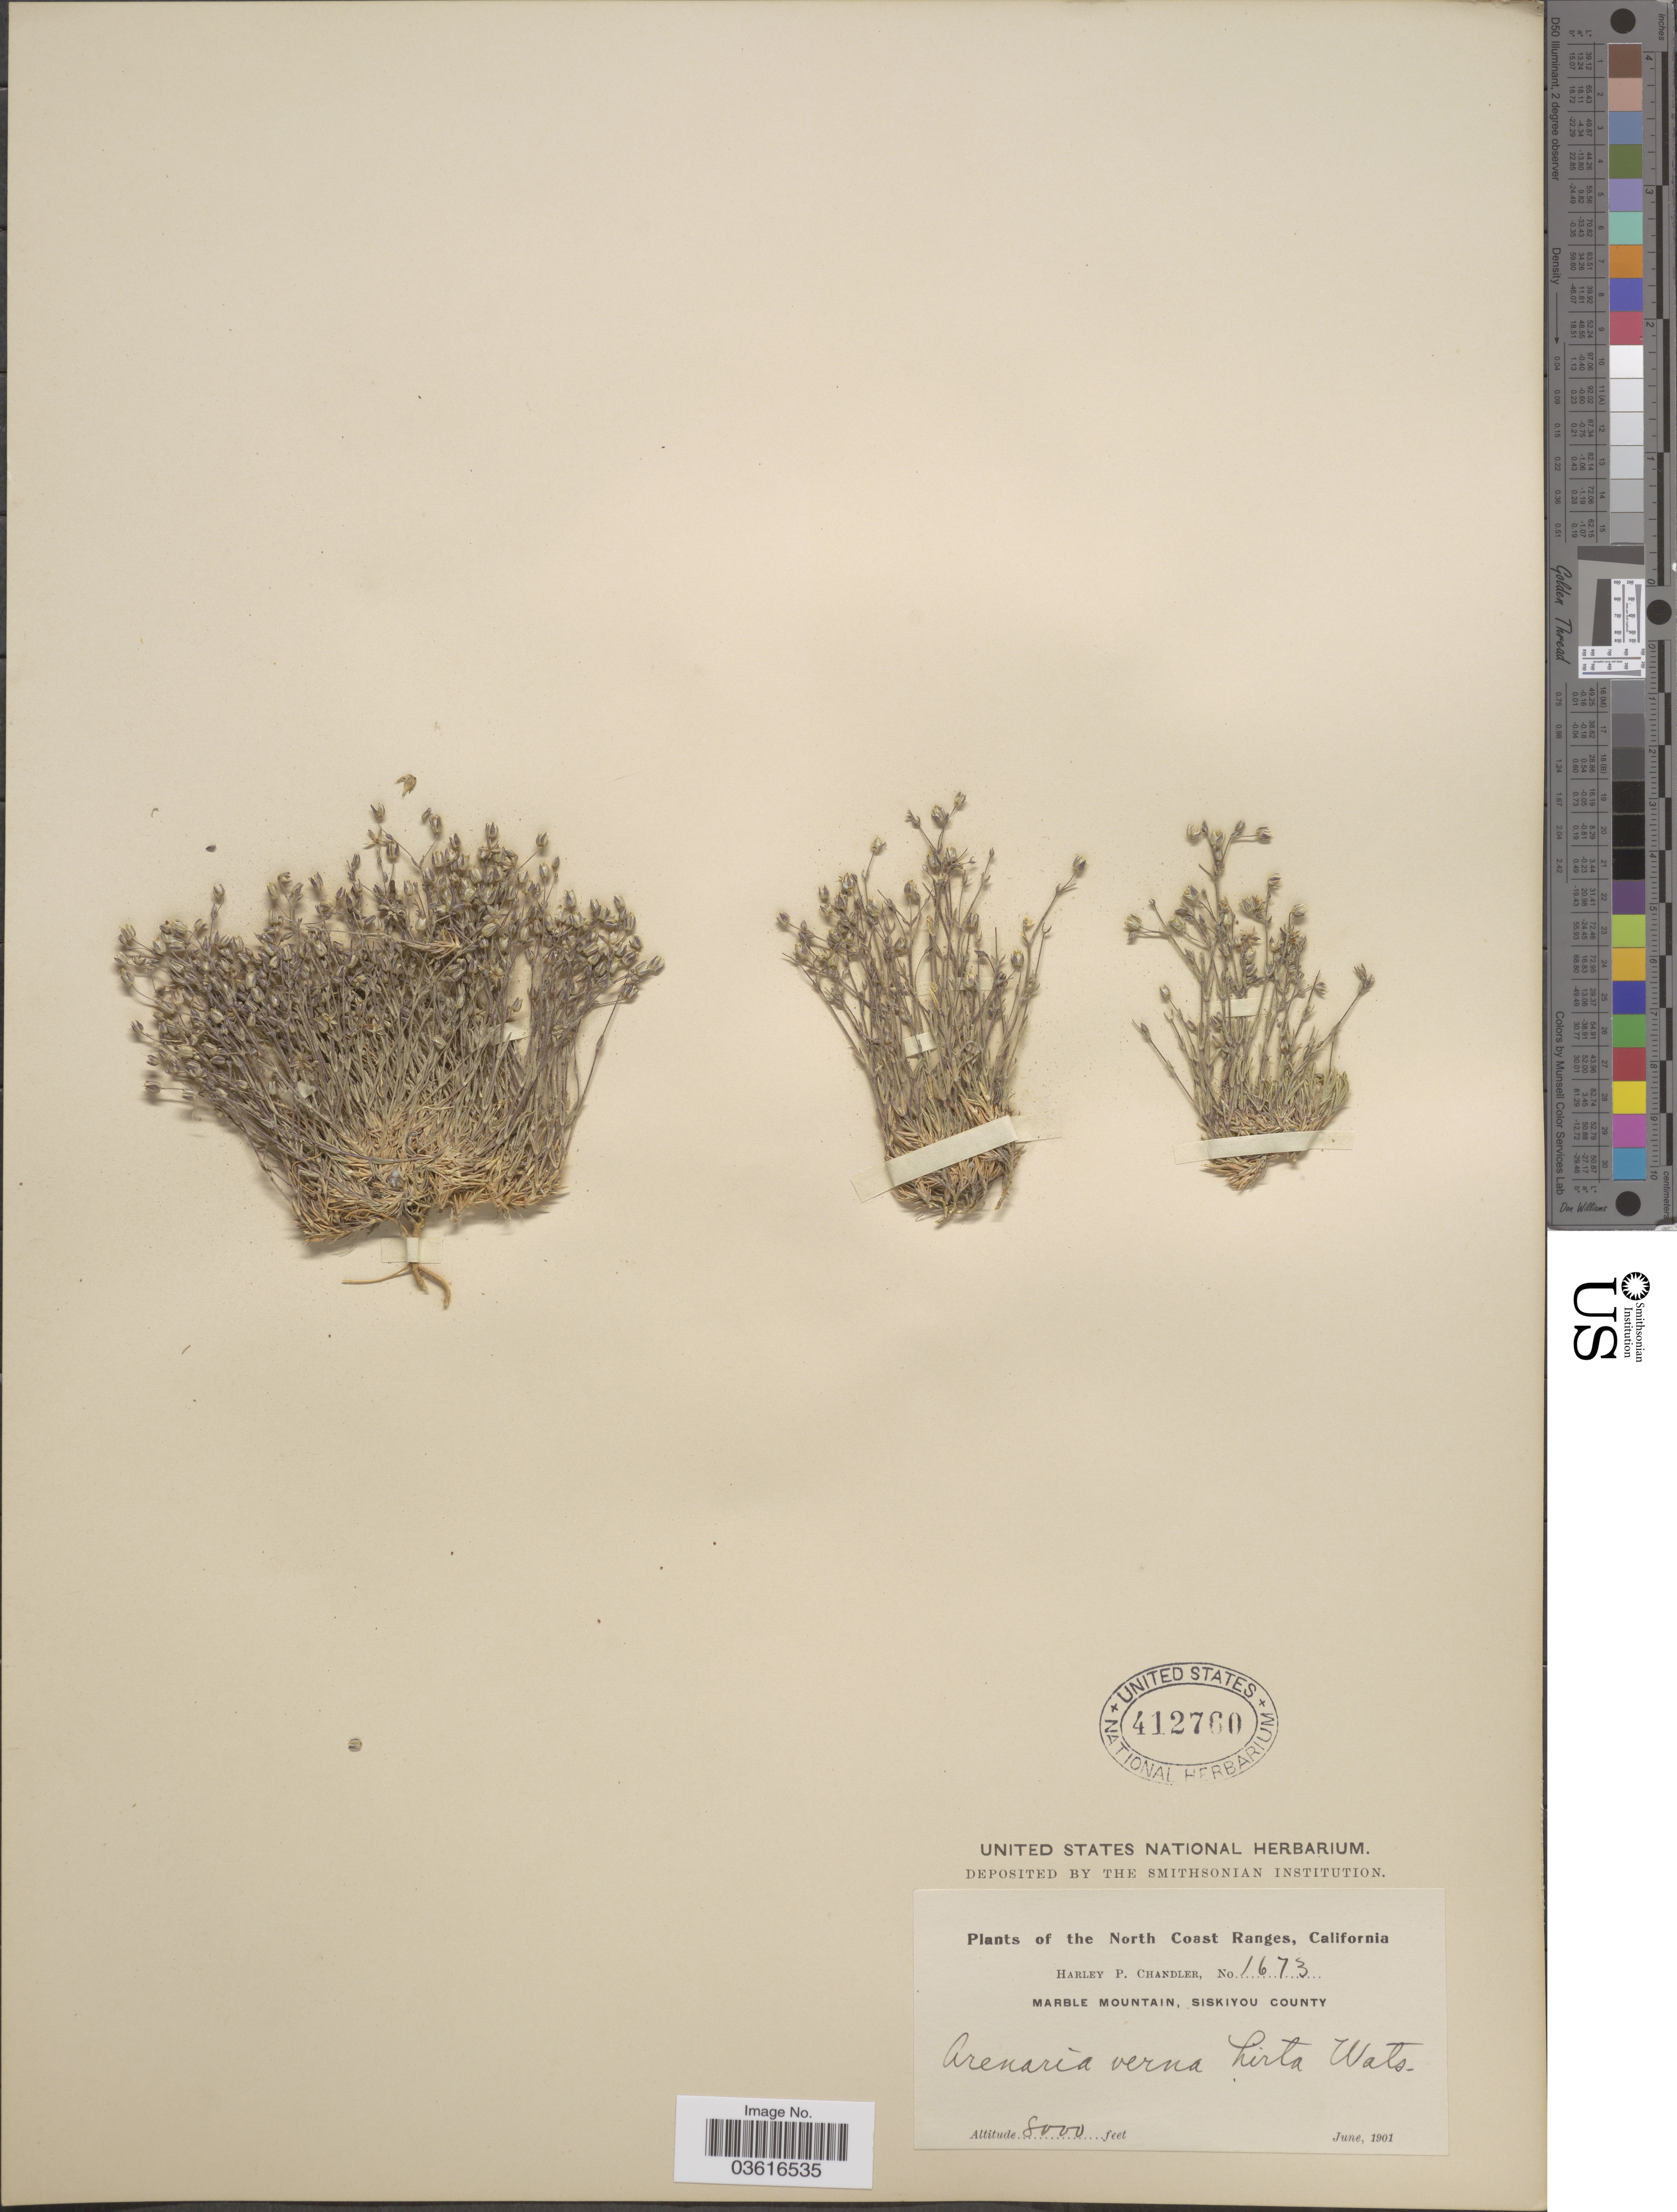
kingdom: Plantae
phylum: Tracheophyta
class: Magnoliopsida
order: Caryophyllales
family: Caryophyllaceae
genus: Minuartia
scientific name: Minuartia propinqua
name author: (Richardson) House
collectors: H. Chandler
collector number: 1673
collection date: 1901-06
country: United States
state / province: California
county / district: Siskiyou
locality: The North Coast Ranges. Marble Mountain, Siskiyou County.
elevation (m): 2438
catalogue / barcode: US 412760